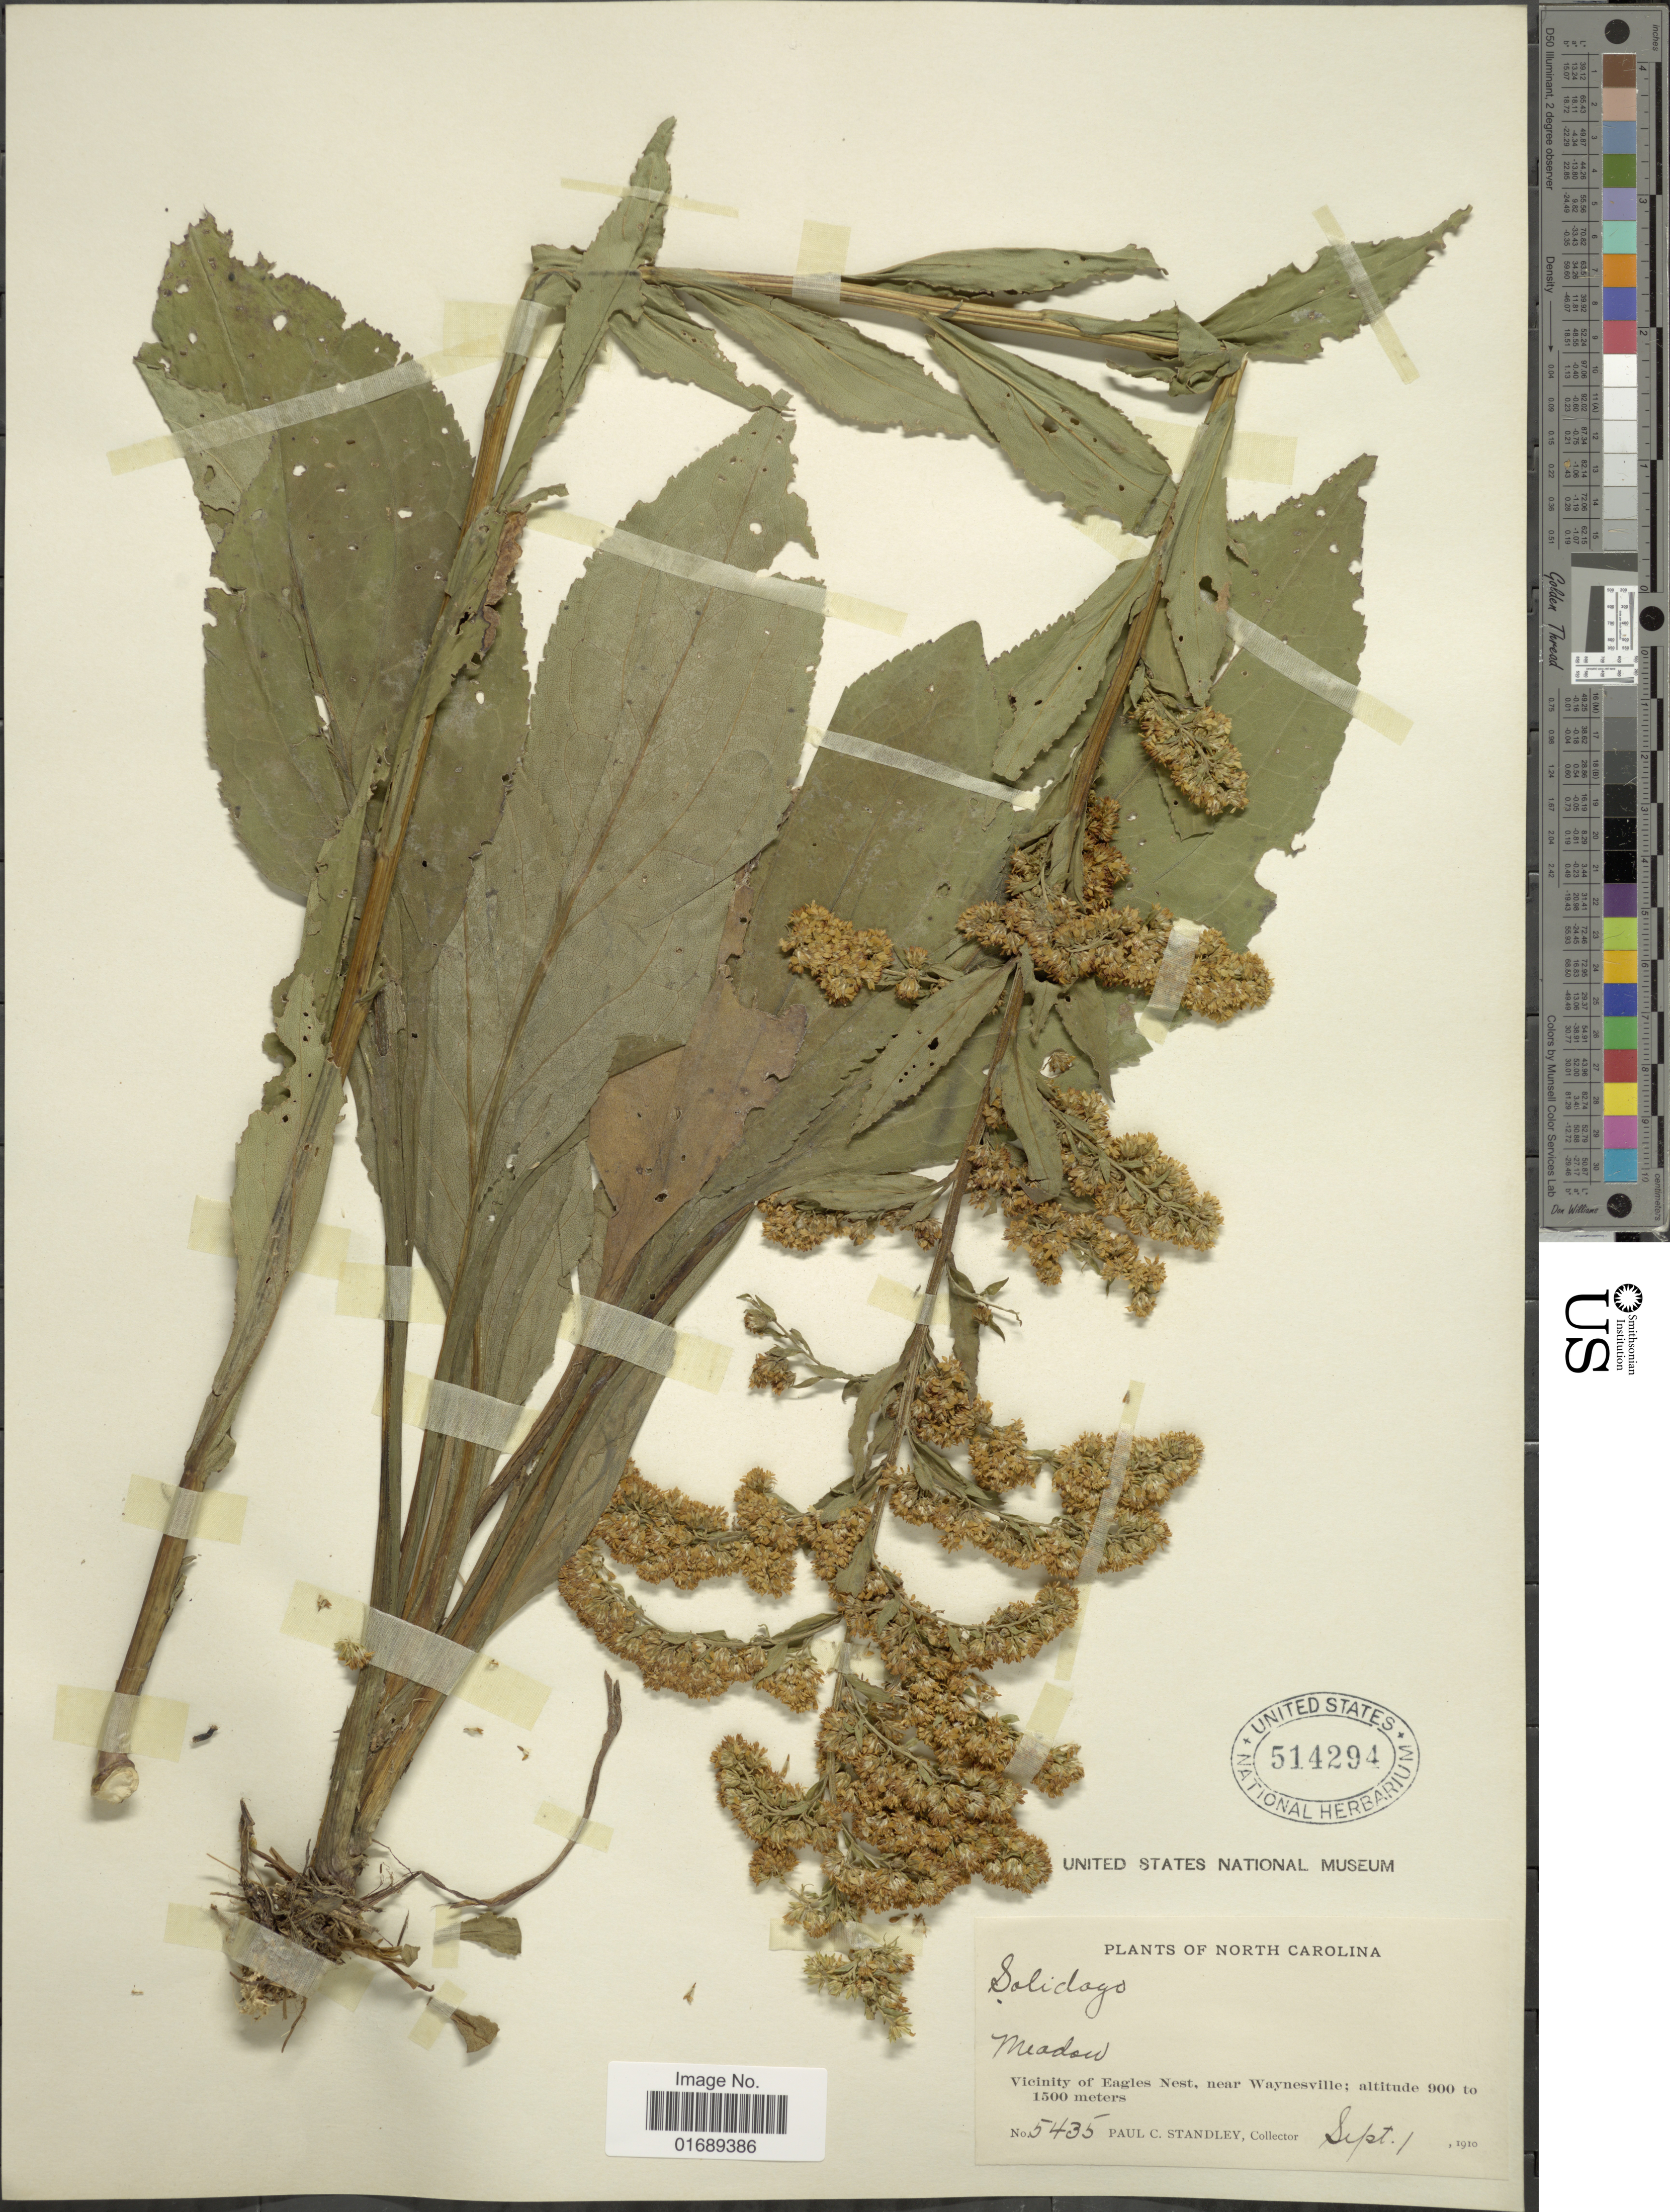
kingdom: Plantae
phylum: Tracheophyta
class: Magnoliopsida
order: Asterales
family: Asteraceae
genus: Solidago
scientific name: Solidago patula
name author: Muhl. ex Willd.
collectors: P. C. Standley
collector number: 5435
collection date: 1910-09-01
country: United States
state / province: North Carolina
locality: Vicinity of Eagles Nest, near Waynesville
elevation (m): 900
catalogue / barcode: US 514294